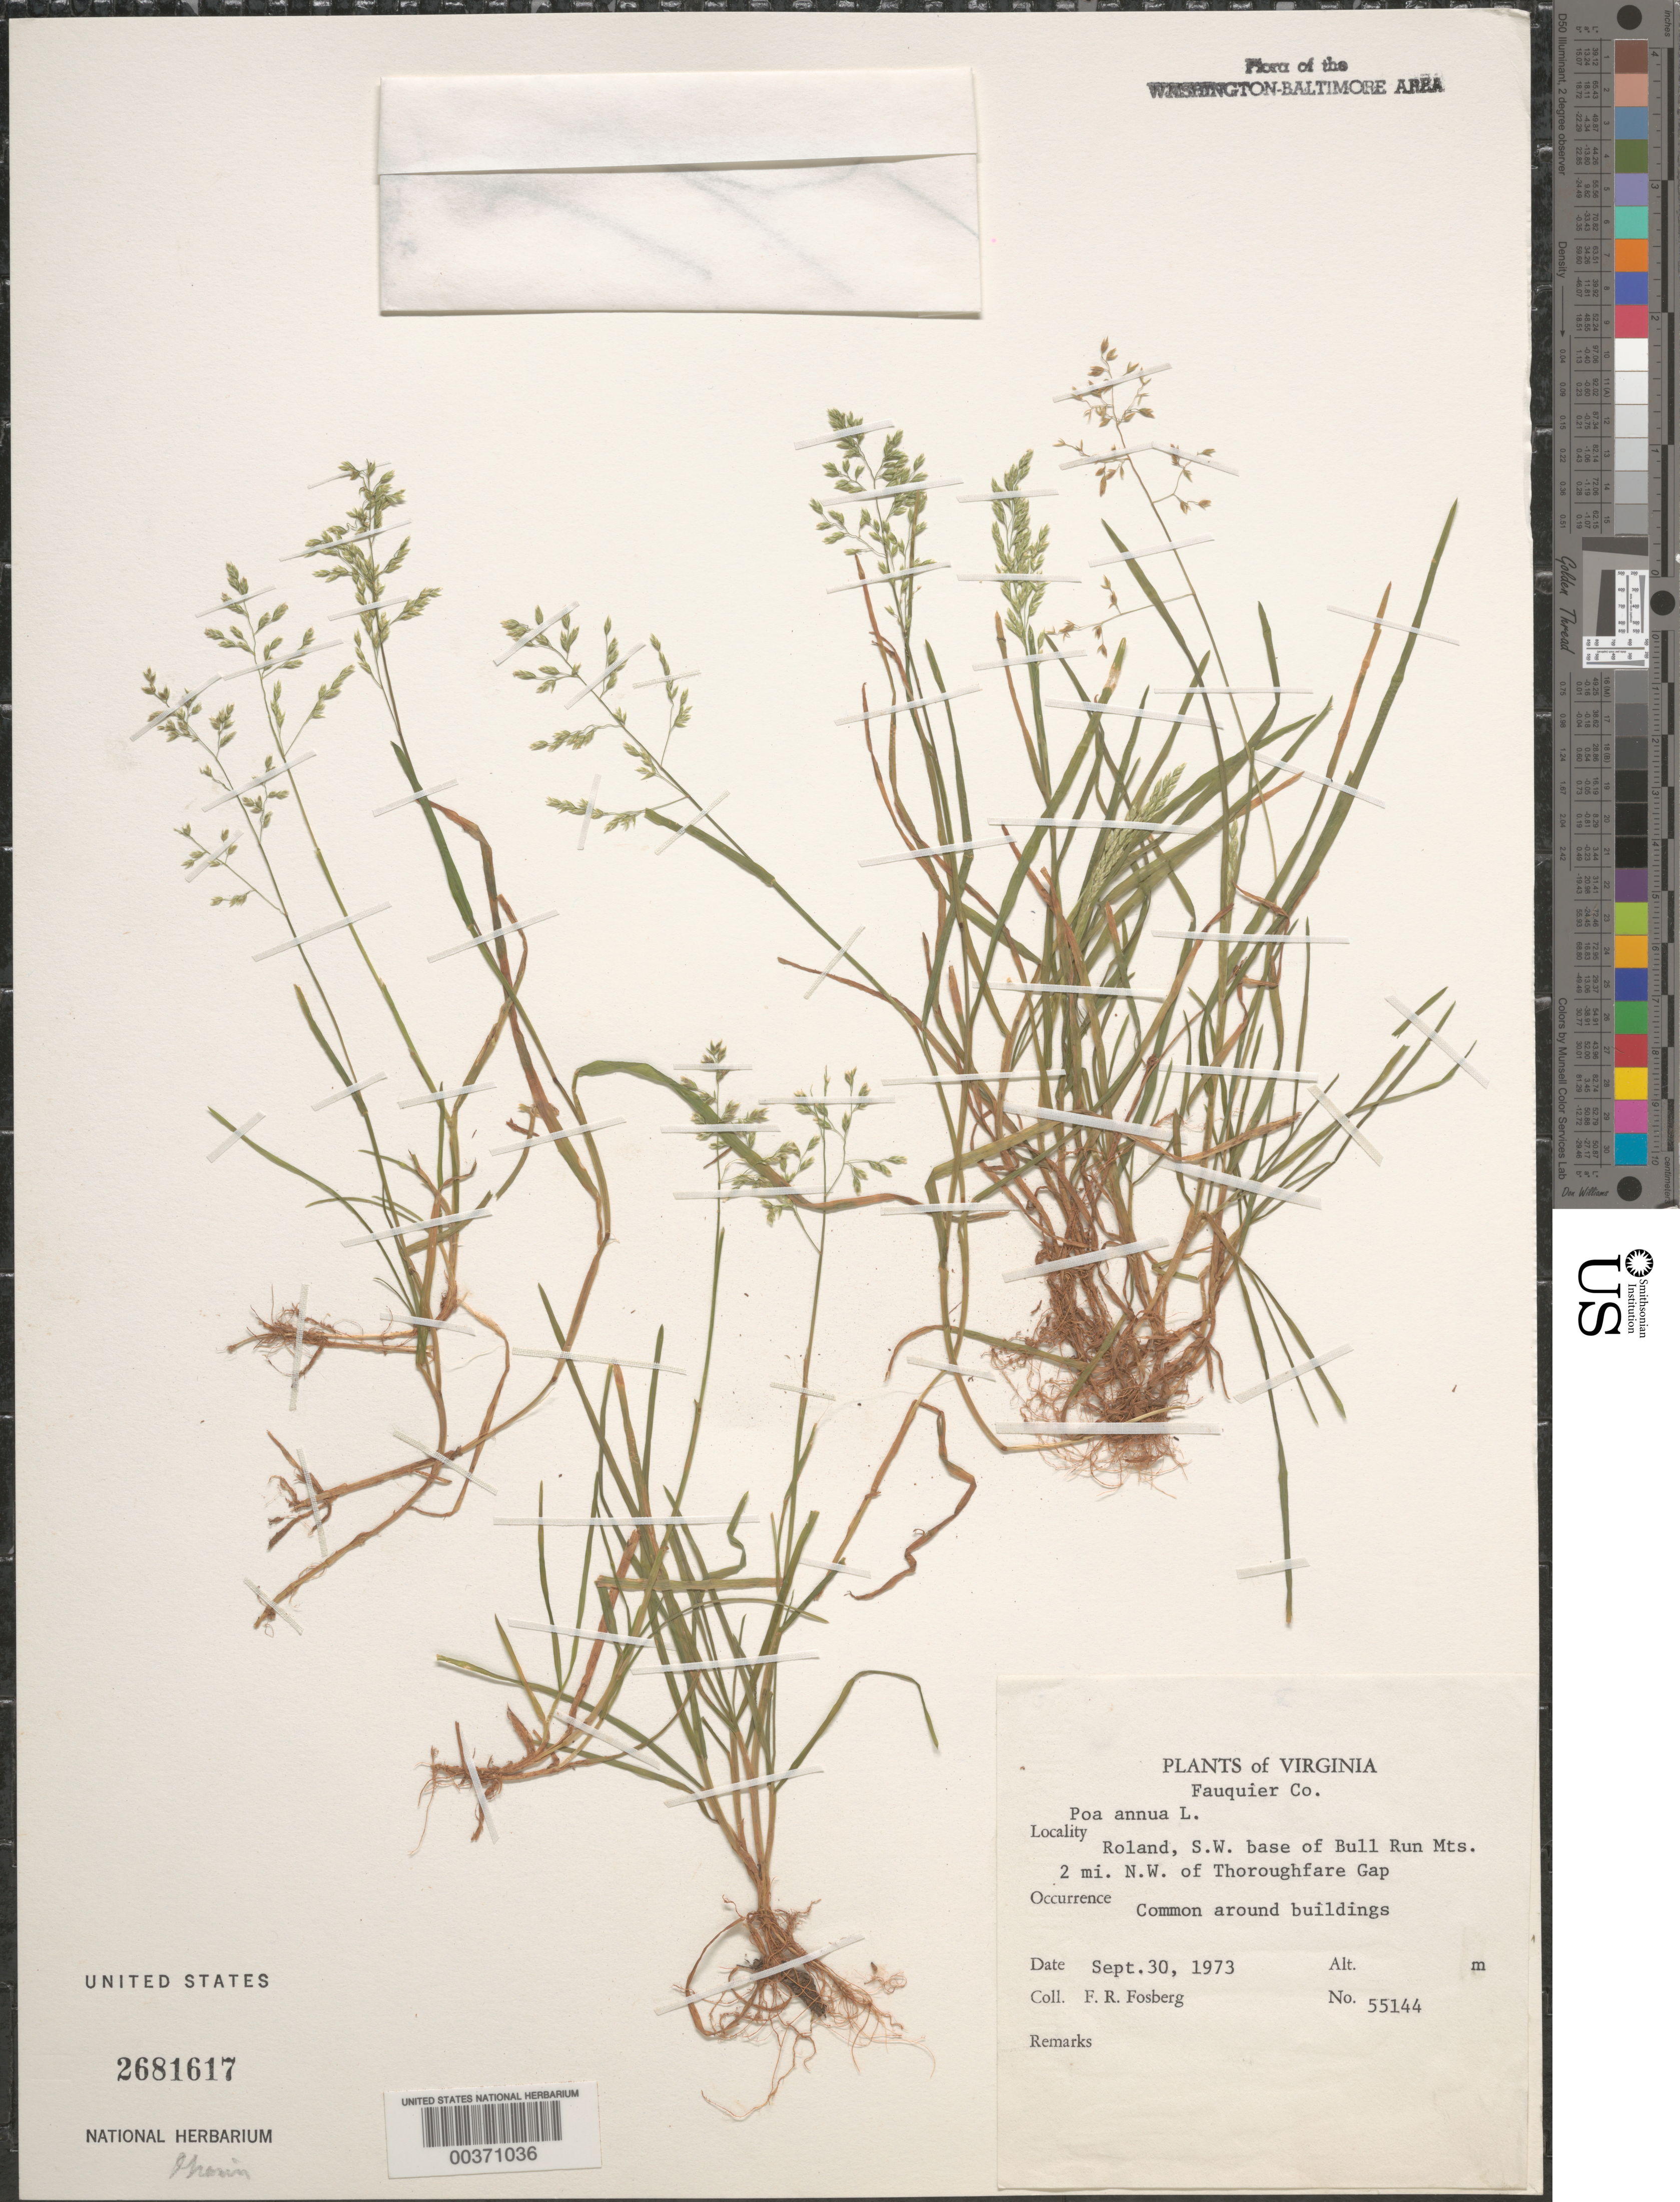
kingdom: Plantae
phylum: Tracheophyta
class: Liliopsida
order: Poales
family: Poaceae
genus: Poa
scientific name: Poa annua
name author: L.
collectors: F. R. Fosberg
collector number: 55144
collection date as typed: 30 Sep 1973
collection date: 1973-09-30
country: United States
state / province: Virginia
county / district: Fauquier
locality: Roland, northwest of Thorofare Gap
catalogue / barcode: US 2681617